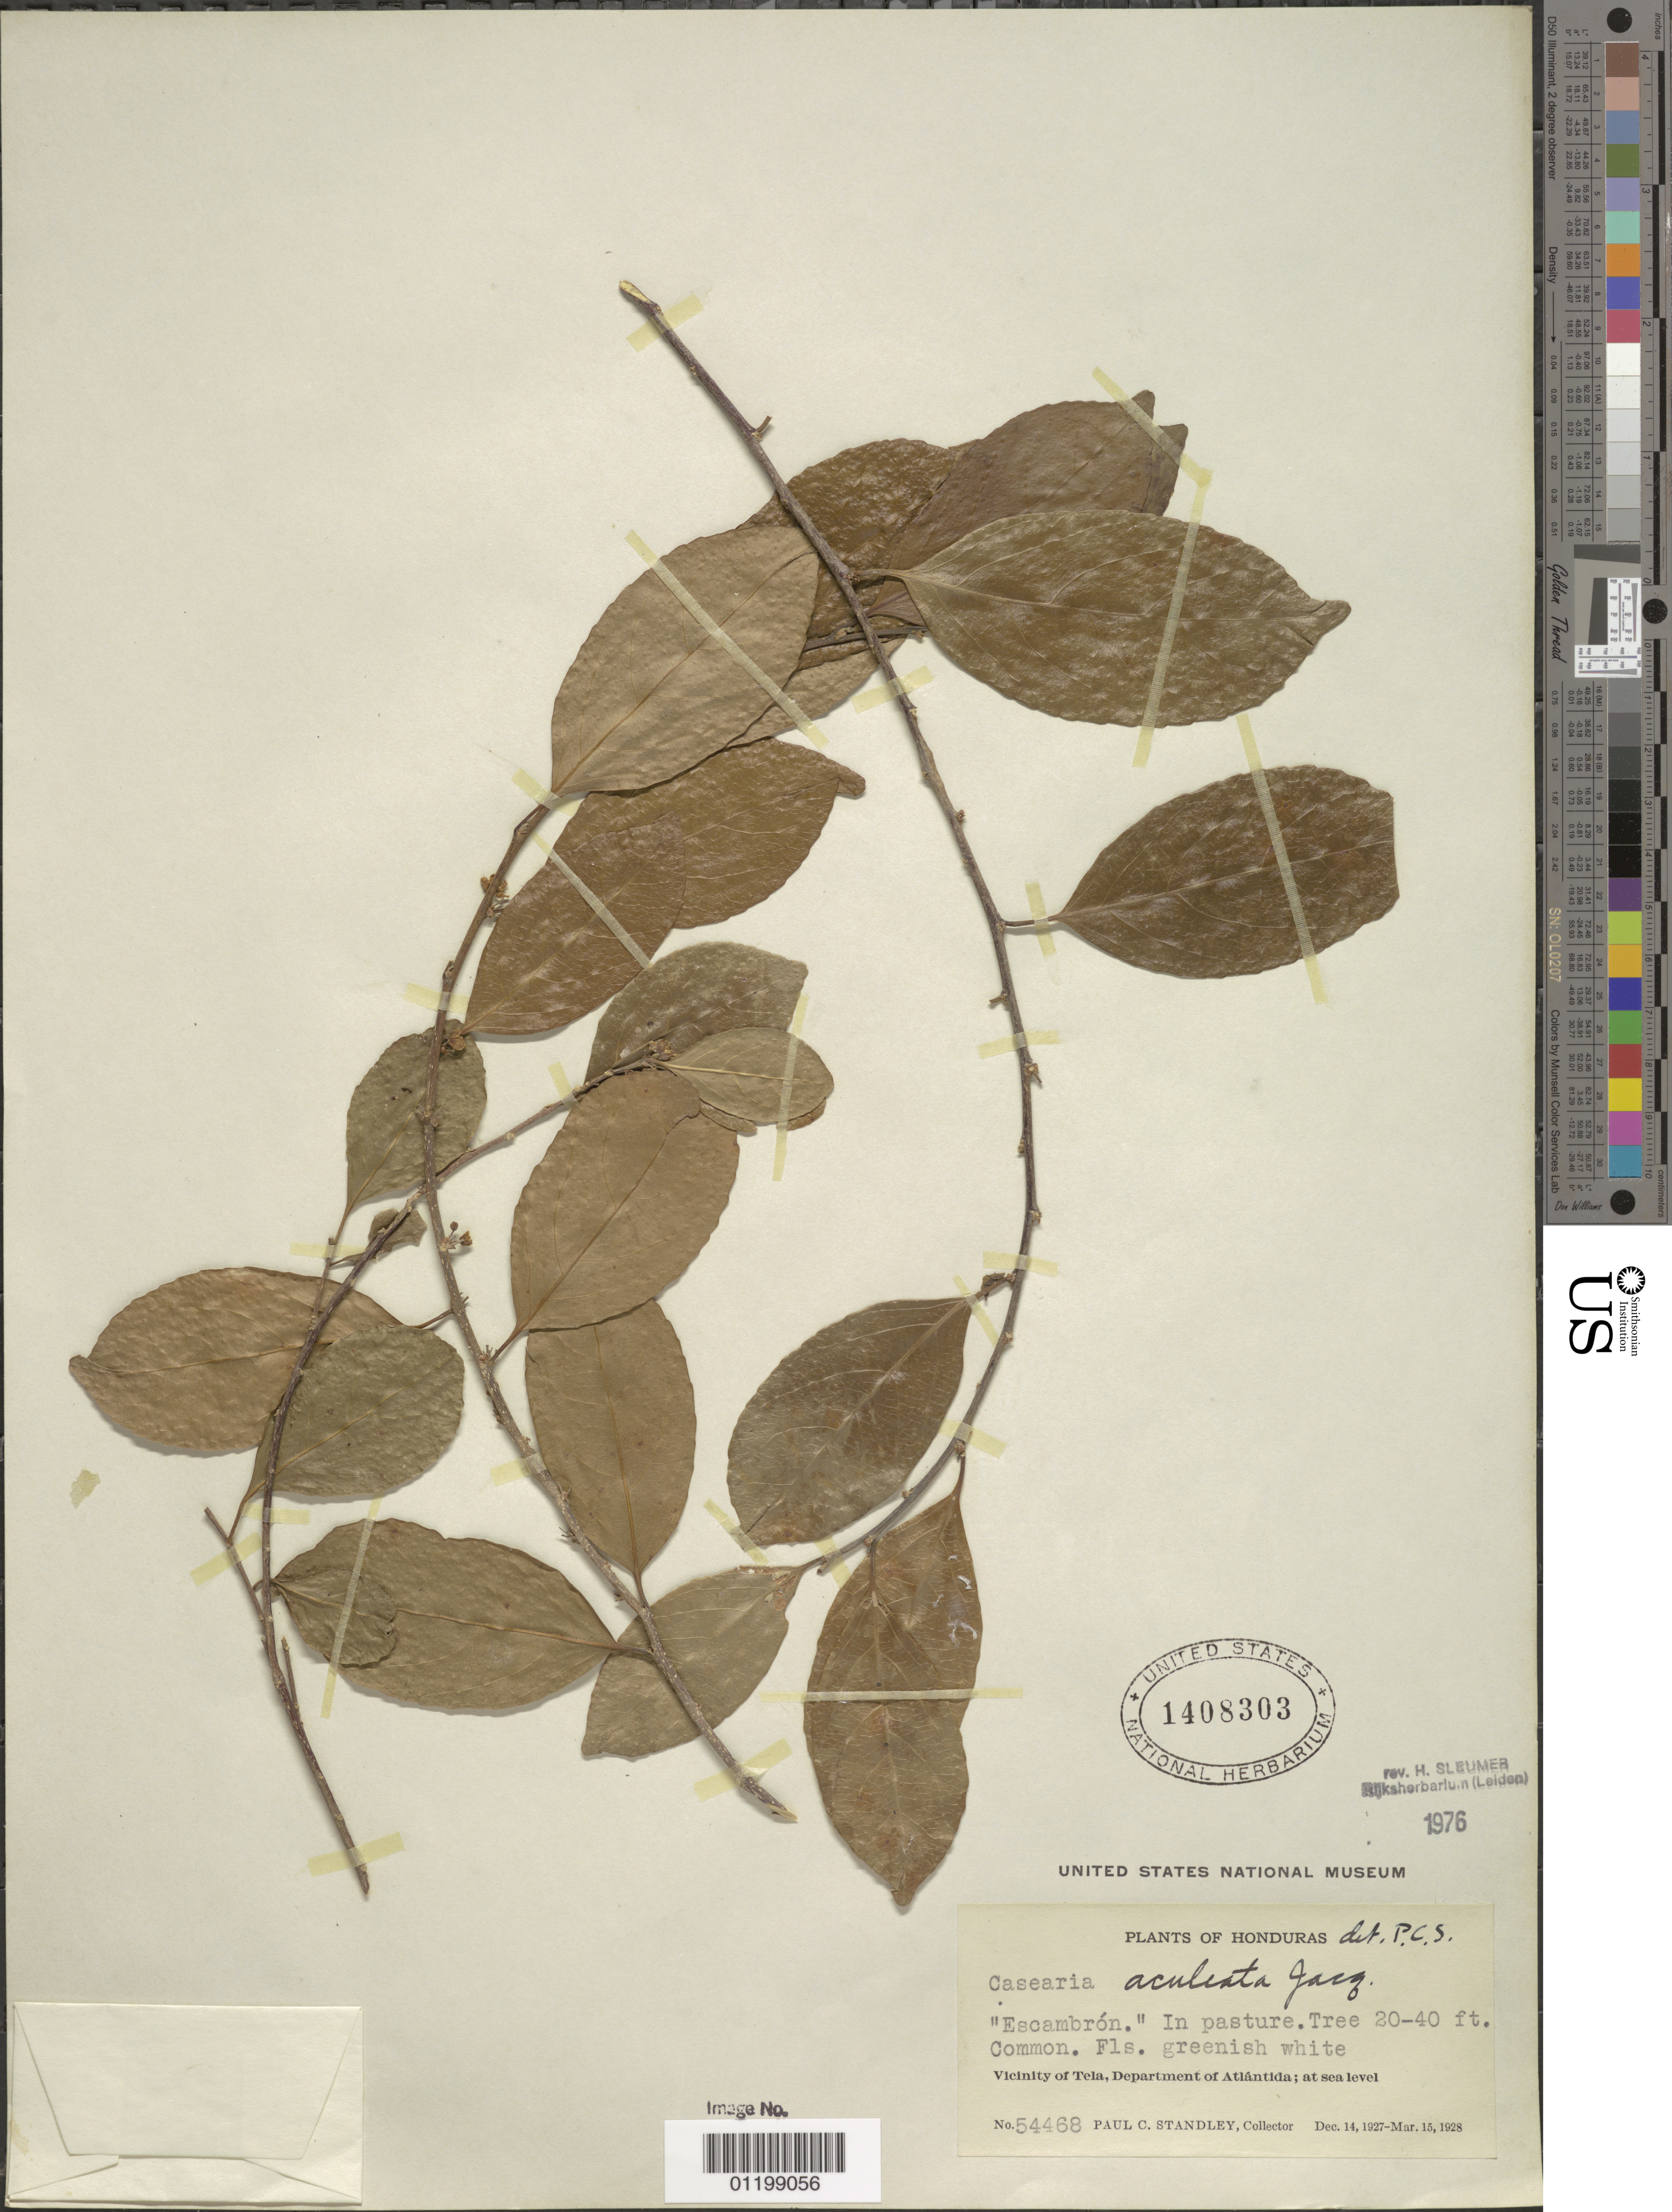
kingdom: Plantae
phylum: Tracheophyta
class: Magnoliopsida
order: Malpighiales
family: Salicaceae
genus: Casearia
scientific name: Casearia aculeata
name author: Jacq.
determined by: Sleumer, H. O.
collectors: P. C. Standley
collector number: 54468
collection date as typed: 14 Dec 1927 to 15 Mar 1928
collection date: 1927-12-14/1928-03-15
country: Honduras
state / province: Atlántida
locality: Vicinity of Tela, sea level.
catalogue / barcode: US 1408303